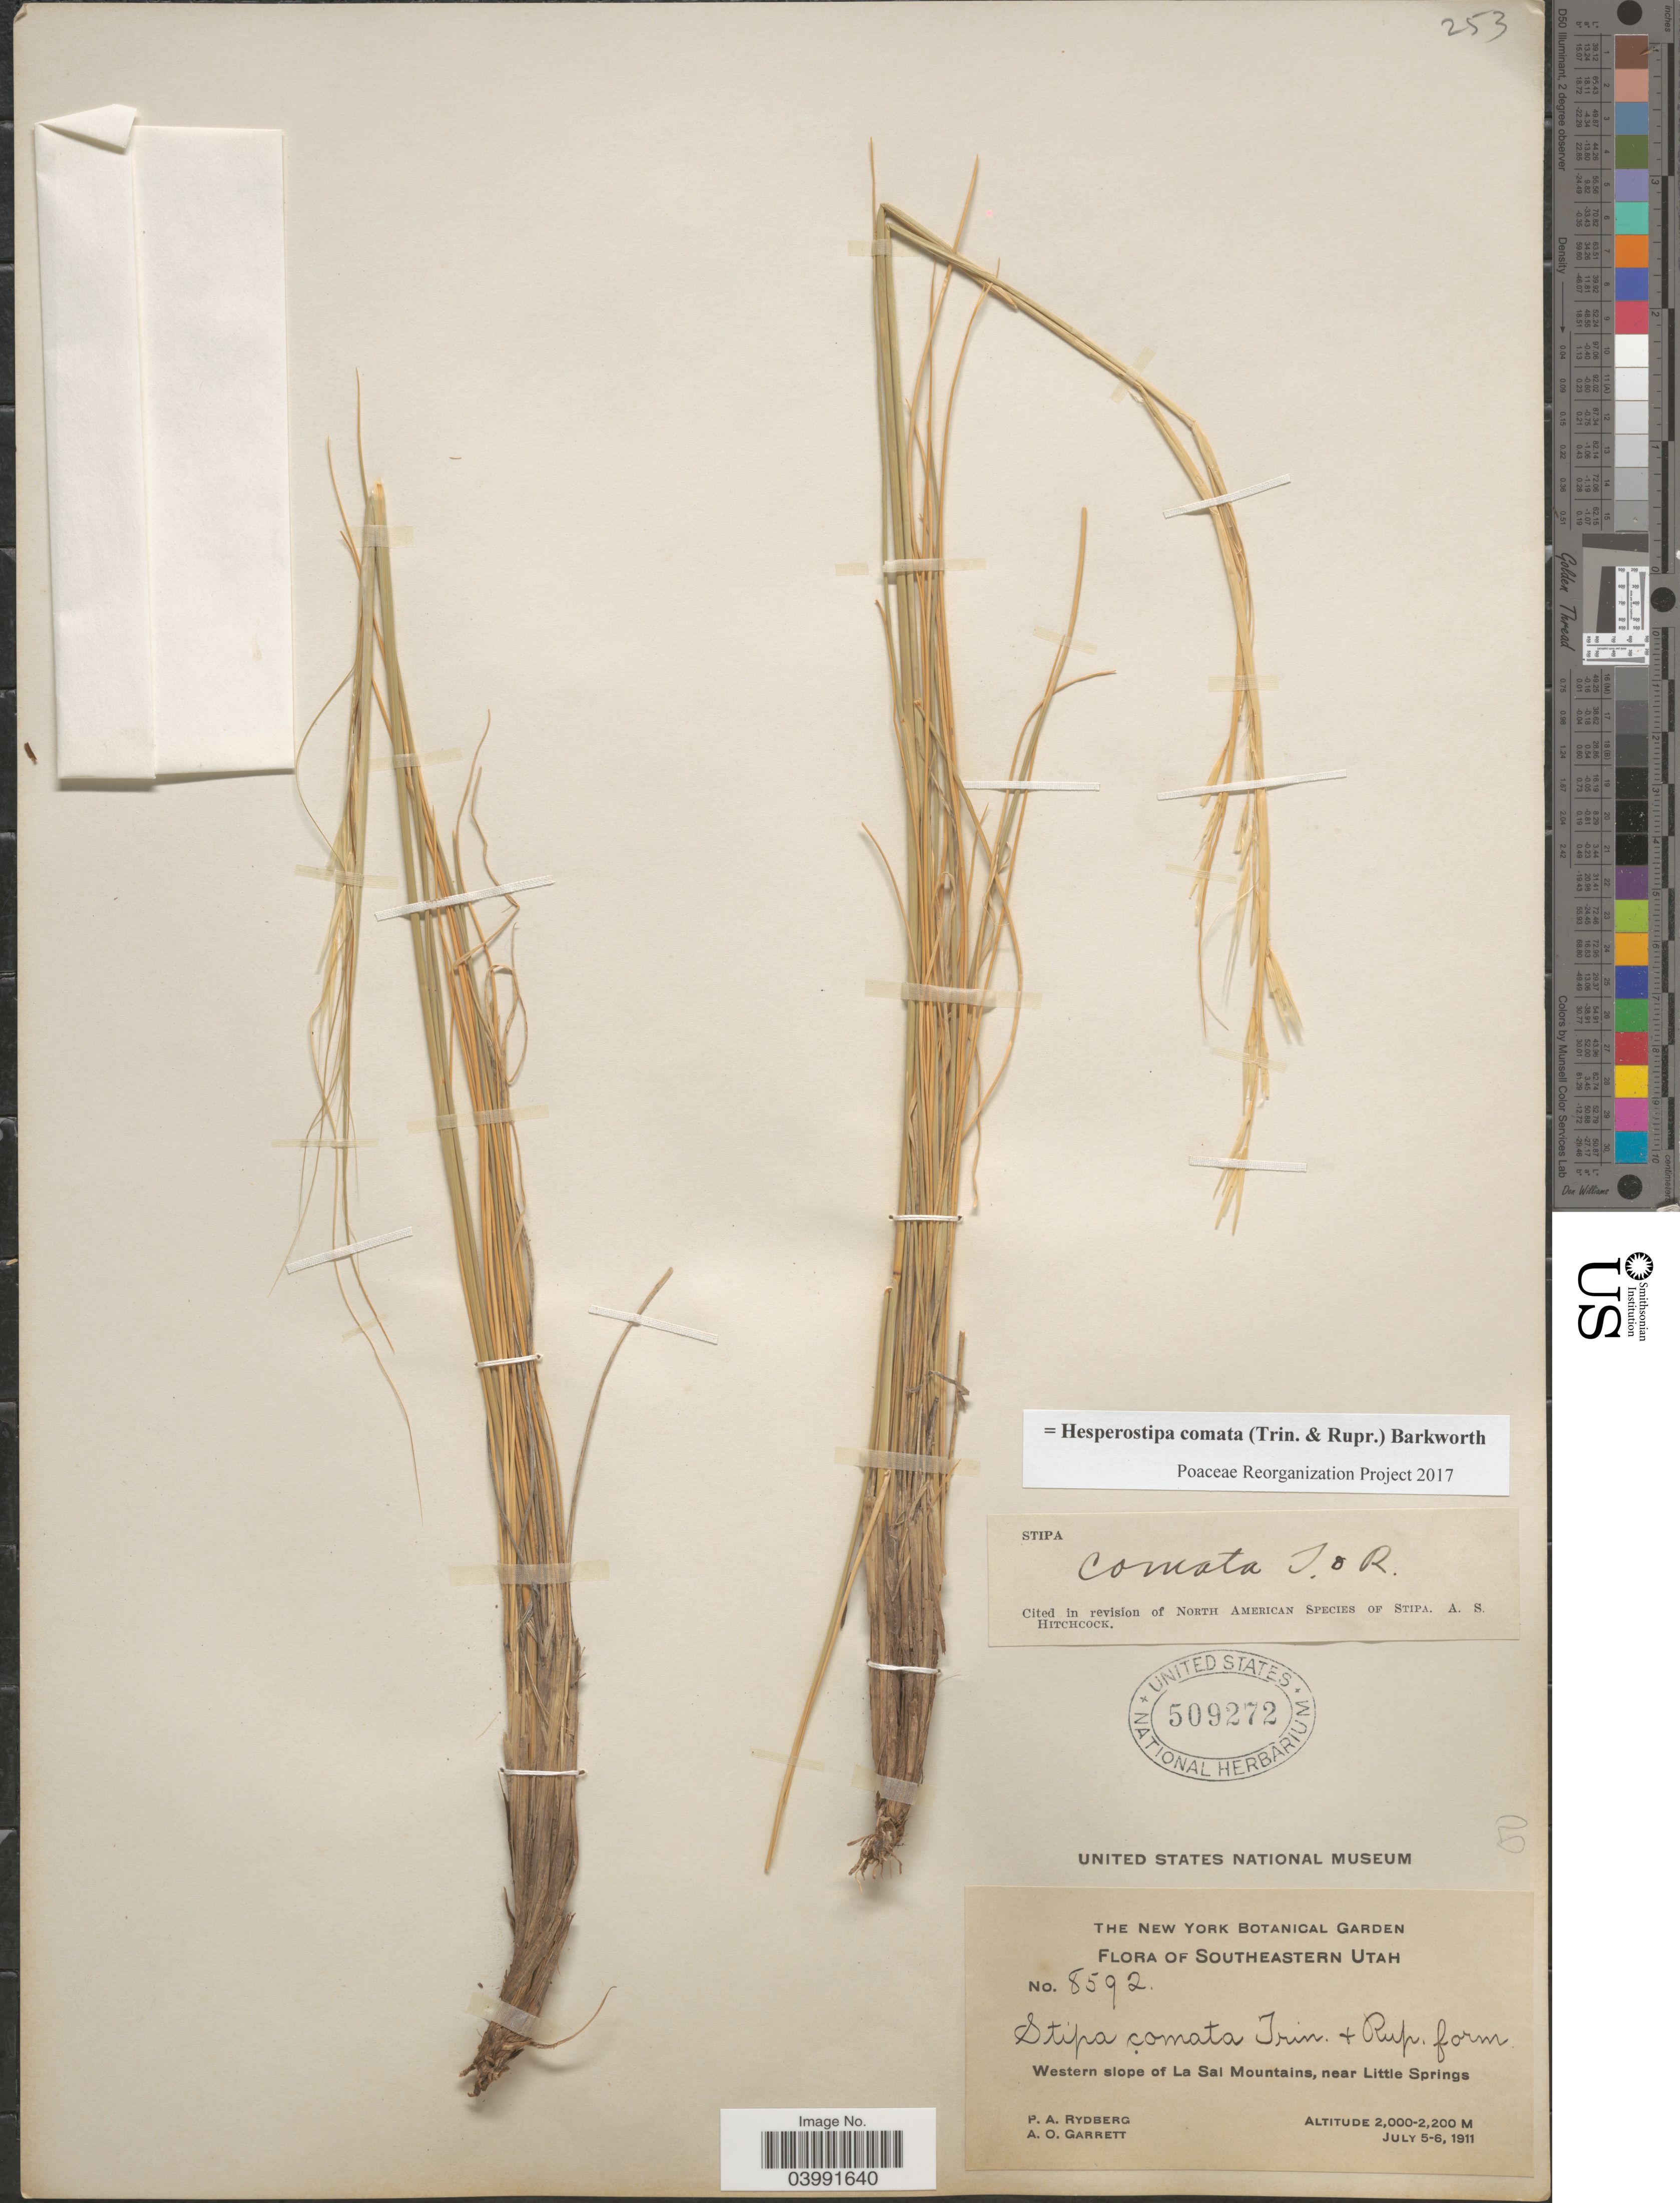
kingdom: Plantae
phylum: Tracheophyta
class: Liliopsida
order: Poales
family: Poaceae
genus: Hesperostipa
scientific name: Hesperostipa comata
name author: (Trin. & Rupr.) Barkworth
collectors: P. A. Rydberg & A. O. Garrett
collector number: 8592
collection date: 1911-07-05/1911-07-06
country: United States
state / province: Utah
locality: Southeastern Utah. Western slope of La Sai Mountains, near Little Springs.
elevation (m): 2000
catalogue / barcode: US 509272